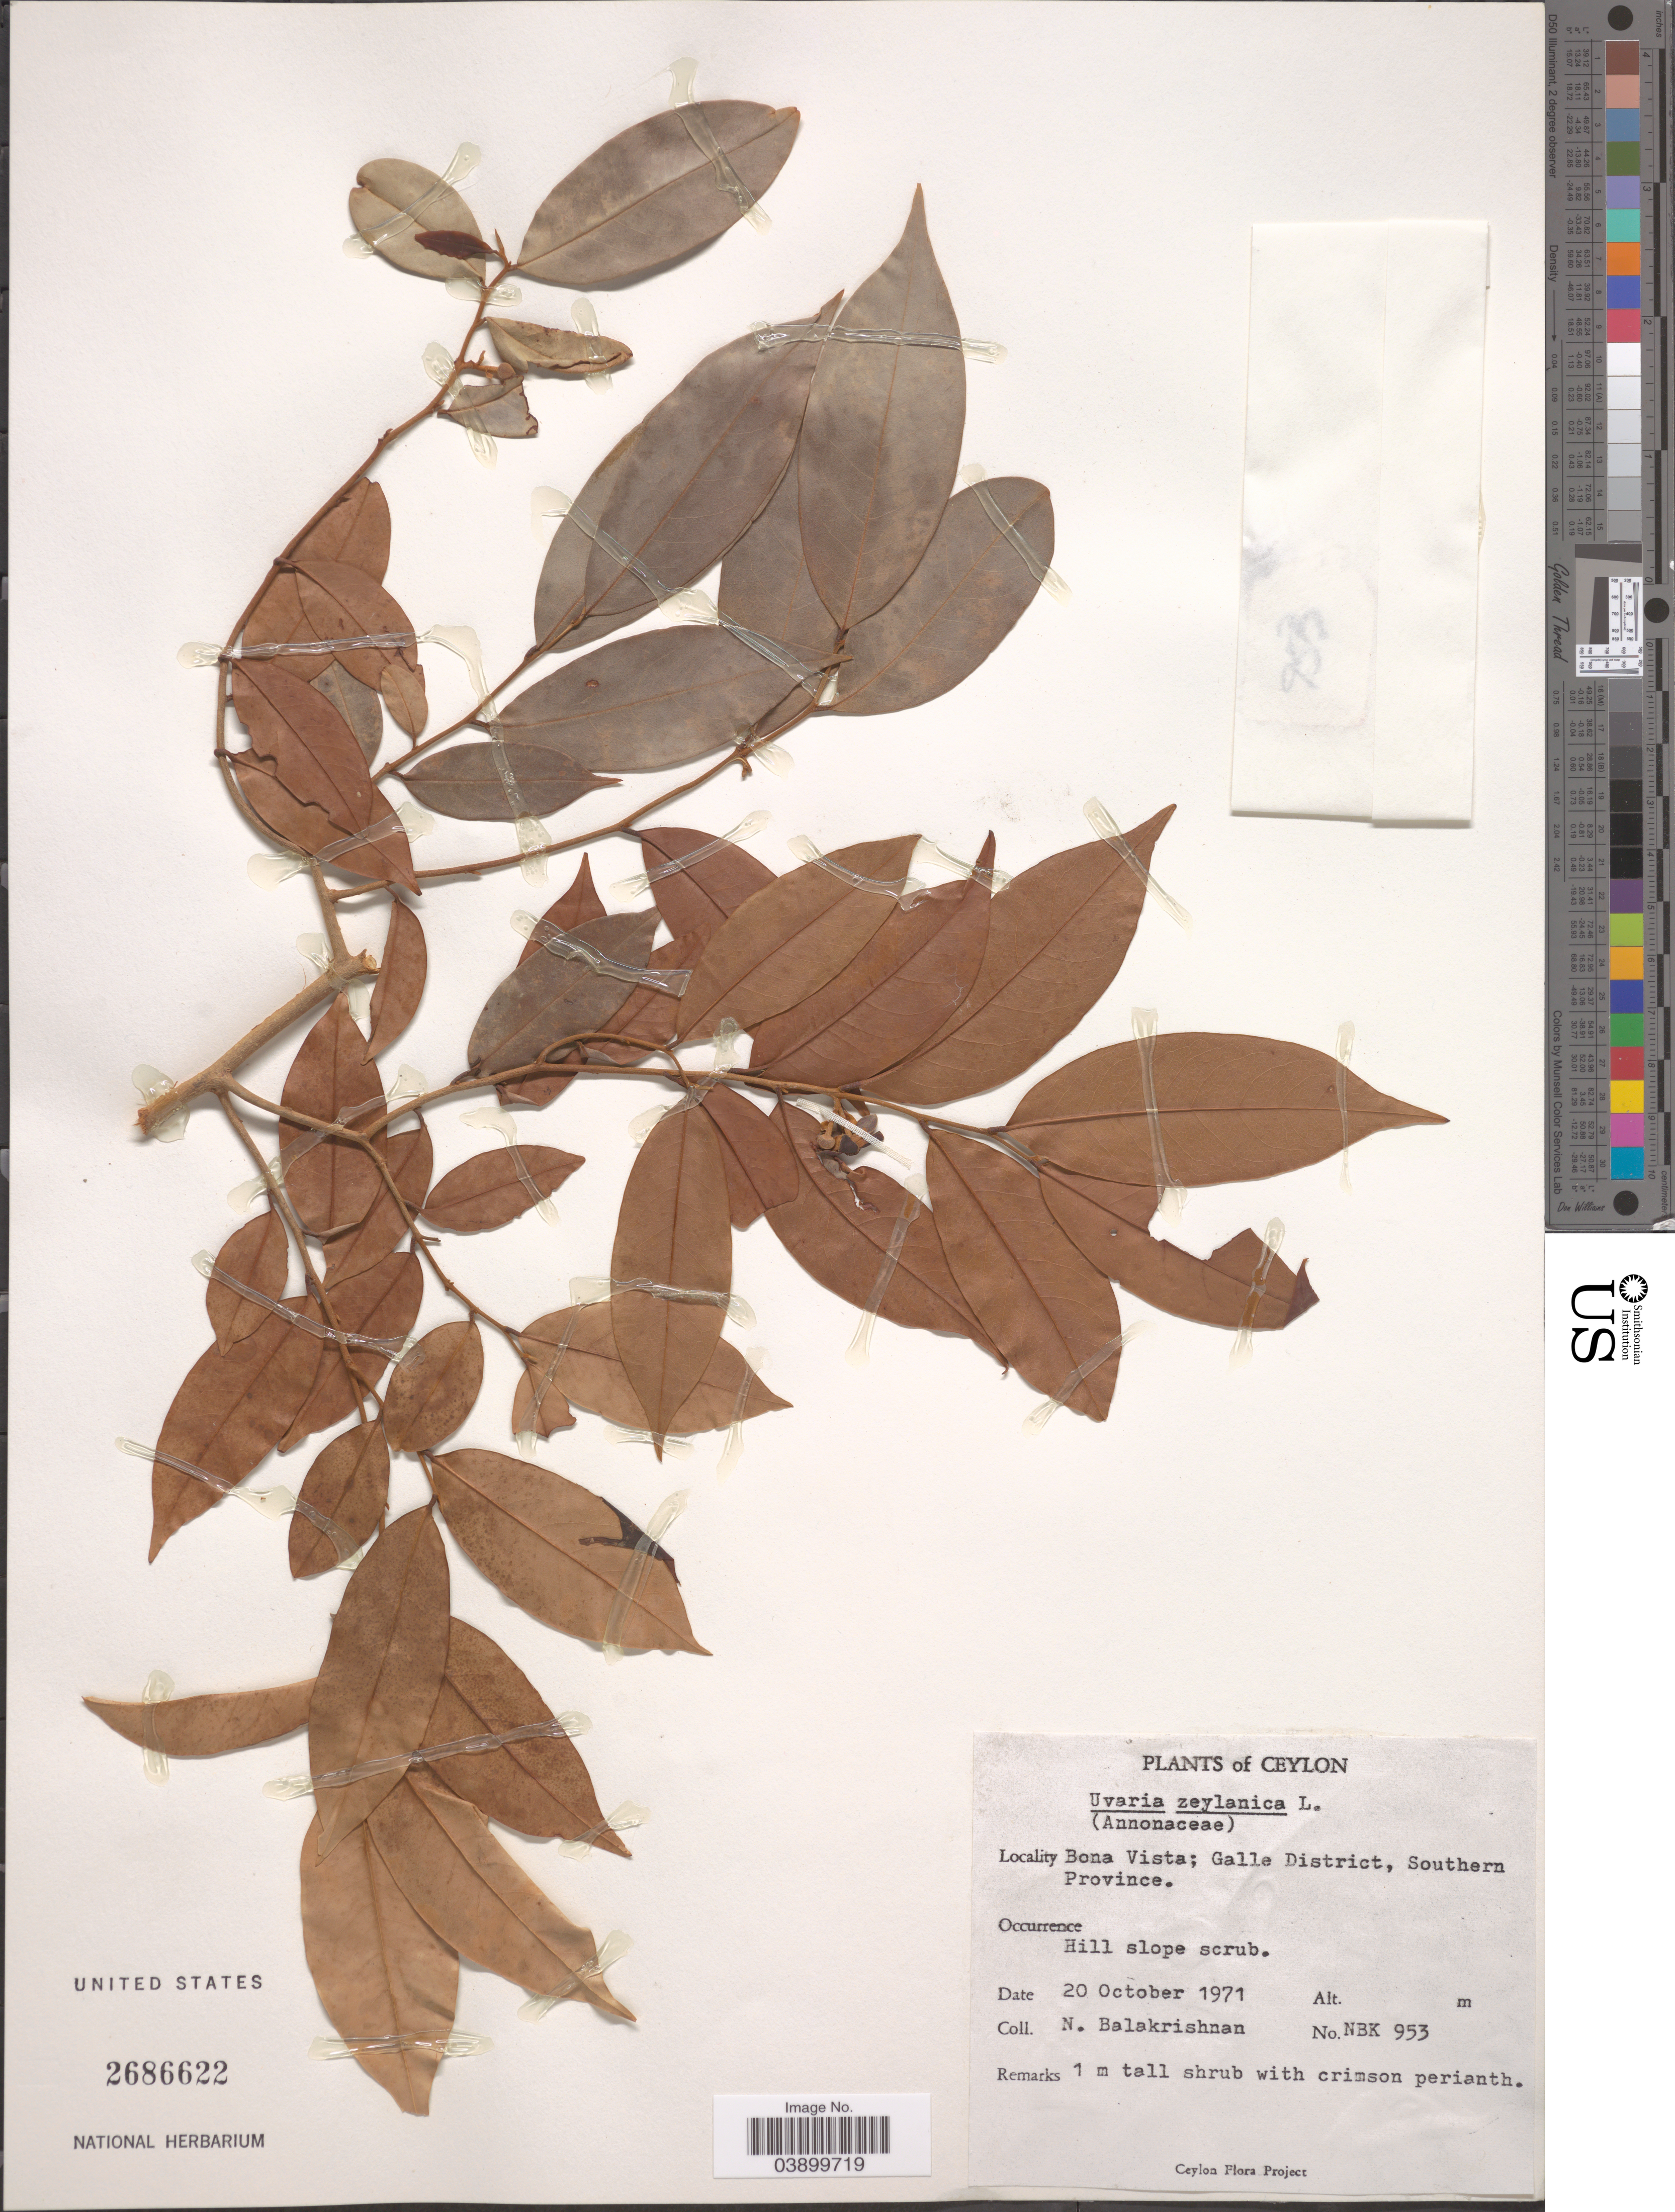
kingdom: Plantae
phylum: Tracheophyta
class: Magnoliopsida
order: Magnoliales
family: Annonaceae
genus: Uvaria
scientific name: Uvaria zeylanica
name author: L.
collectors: N. Balakrishnan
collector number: NBK 953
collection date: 1971-10-20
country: Sri Lanka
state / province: Southern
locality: Ceylon. Bona Vista; Galle District.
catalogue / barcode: US 2686622